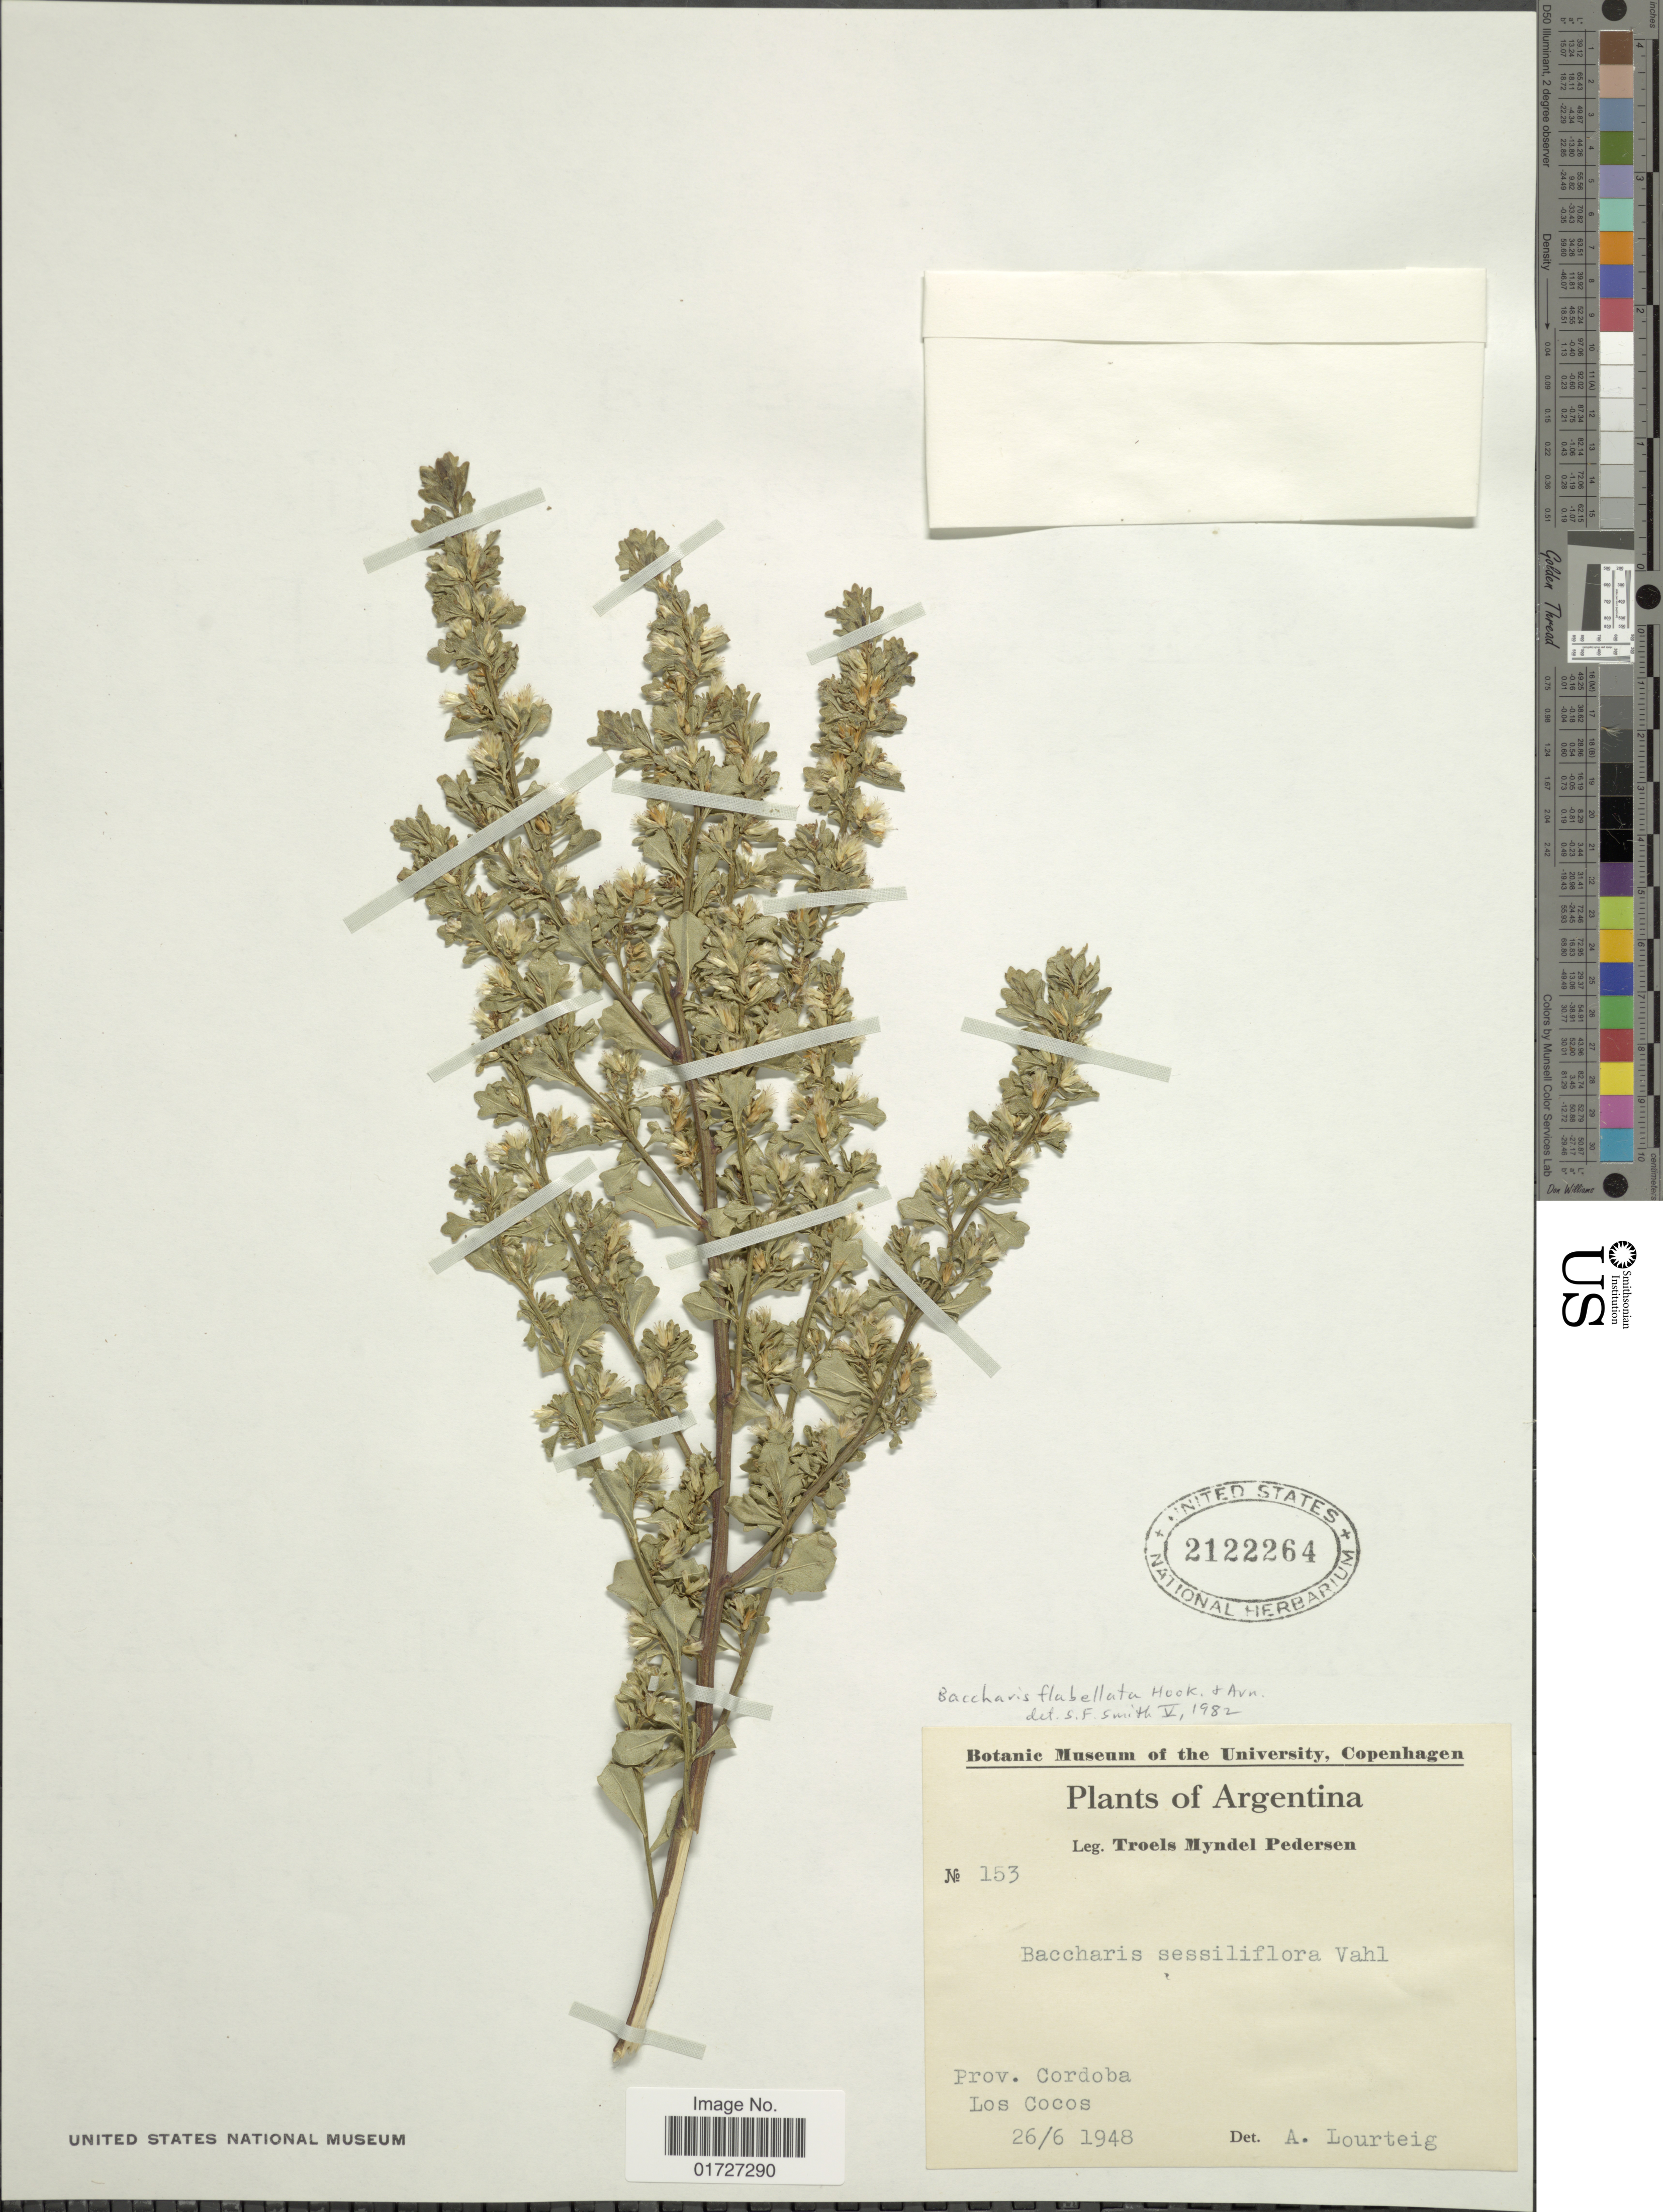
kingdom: Plantae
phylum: Tracheophyta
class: Magnoliopsida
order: Asterales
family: Asteraceae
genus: Baccharis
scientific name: Baccharis flabellata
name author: Hook. & Arn.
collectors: T. Pederson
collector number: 153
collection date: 1948-06-26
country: Argentina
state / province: Cordoba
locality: Los Cocos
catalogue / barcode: US 2122264